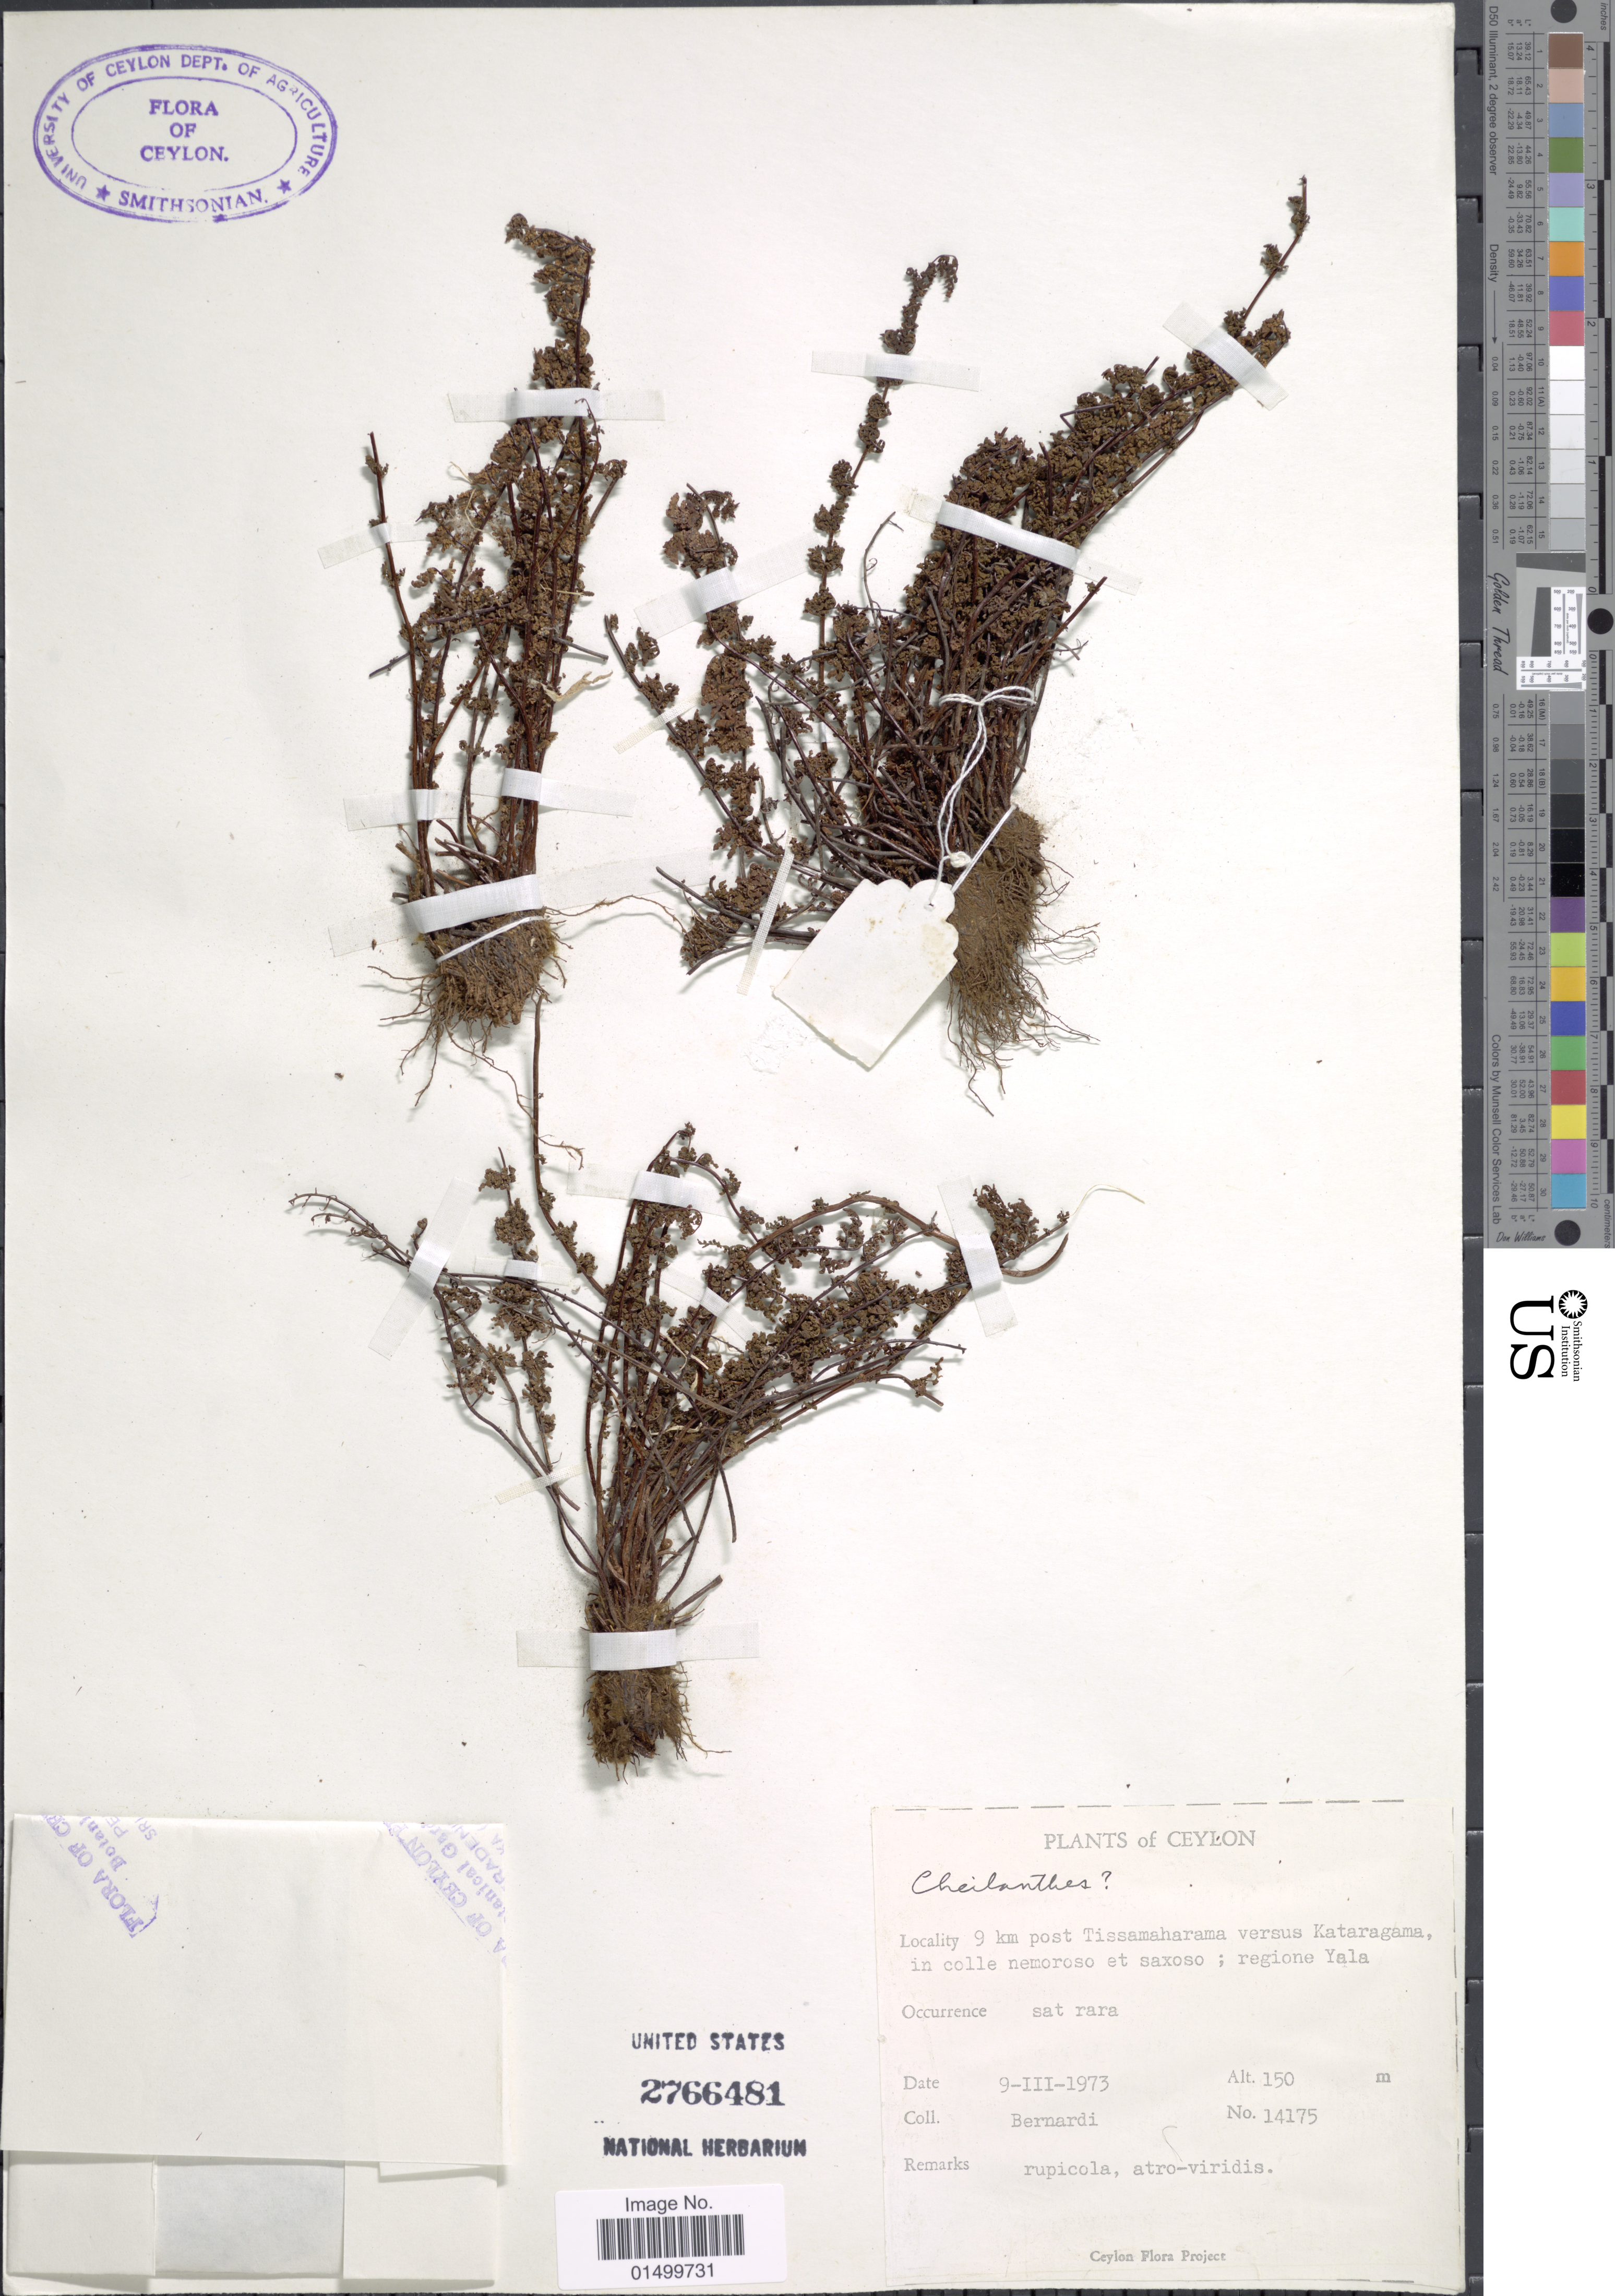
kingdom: Plantae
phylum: Tracheophyta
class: Polypodiopsida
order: Polypodiales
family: Pteridaceae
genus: Cheilanthes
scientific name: Cheilanthes sp.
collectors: Bernardi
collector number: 14175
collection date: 1973-03-09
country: Sri Lanka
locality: Ceylon, Locality 9 km post Tissamaharama versus Kataragama in colle nemoroso et saxoso; regione Yala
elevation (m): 150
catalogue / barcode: US 2766481